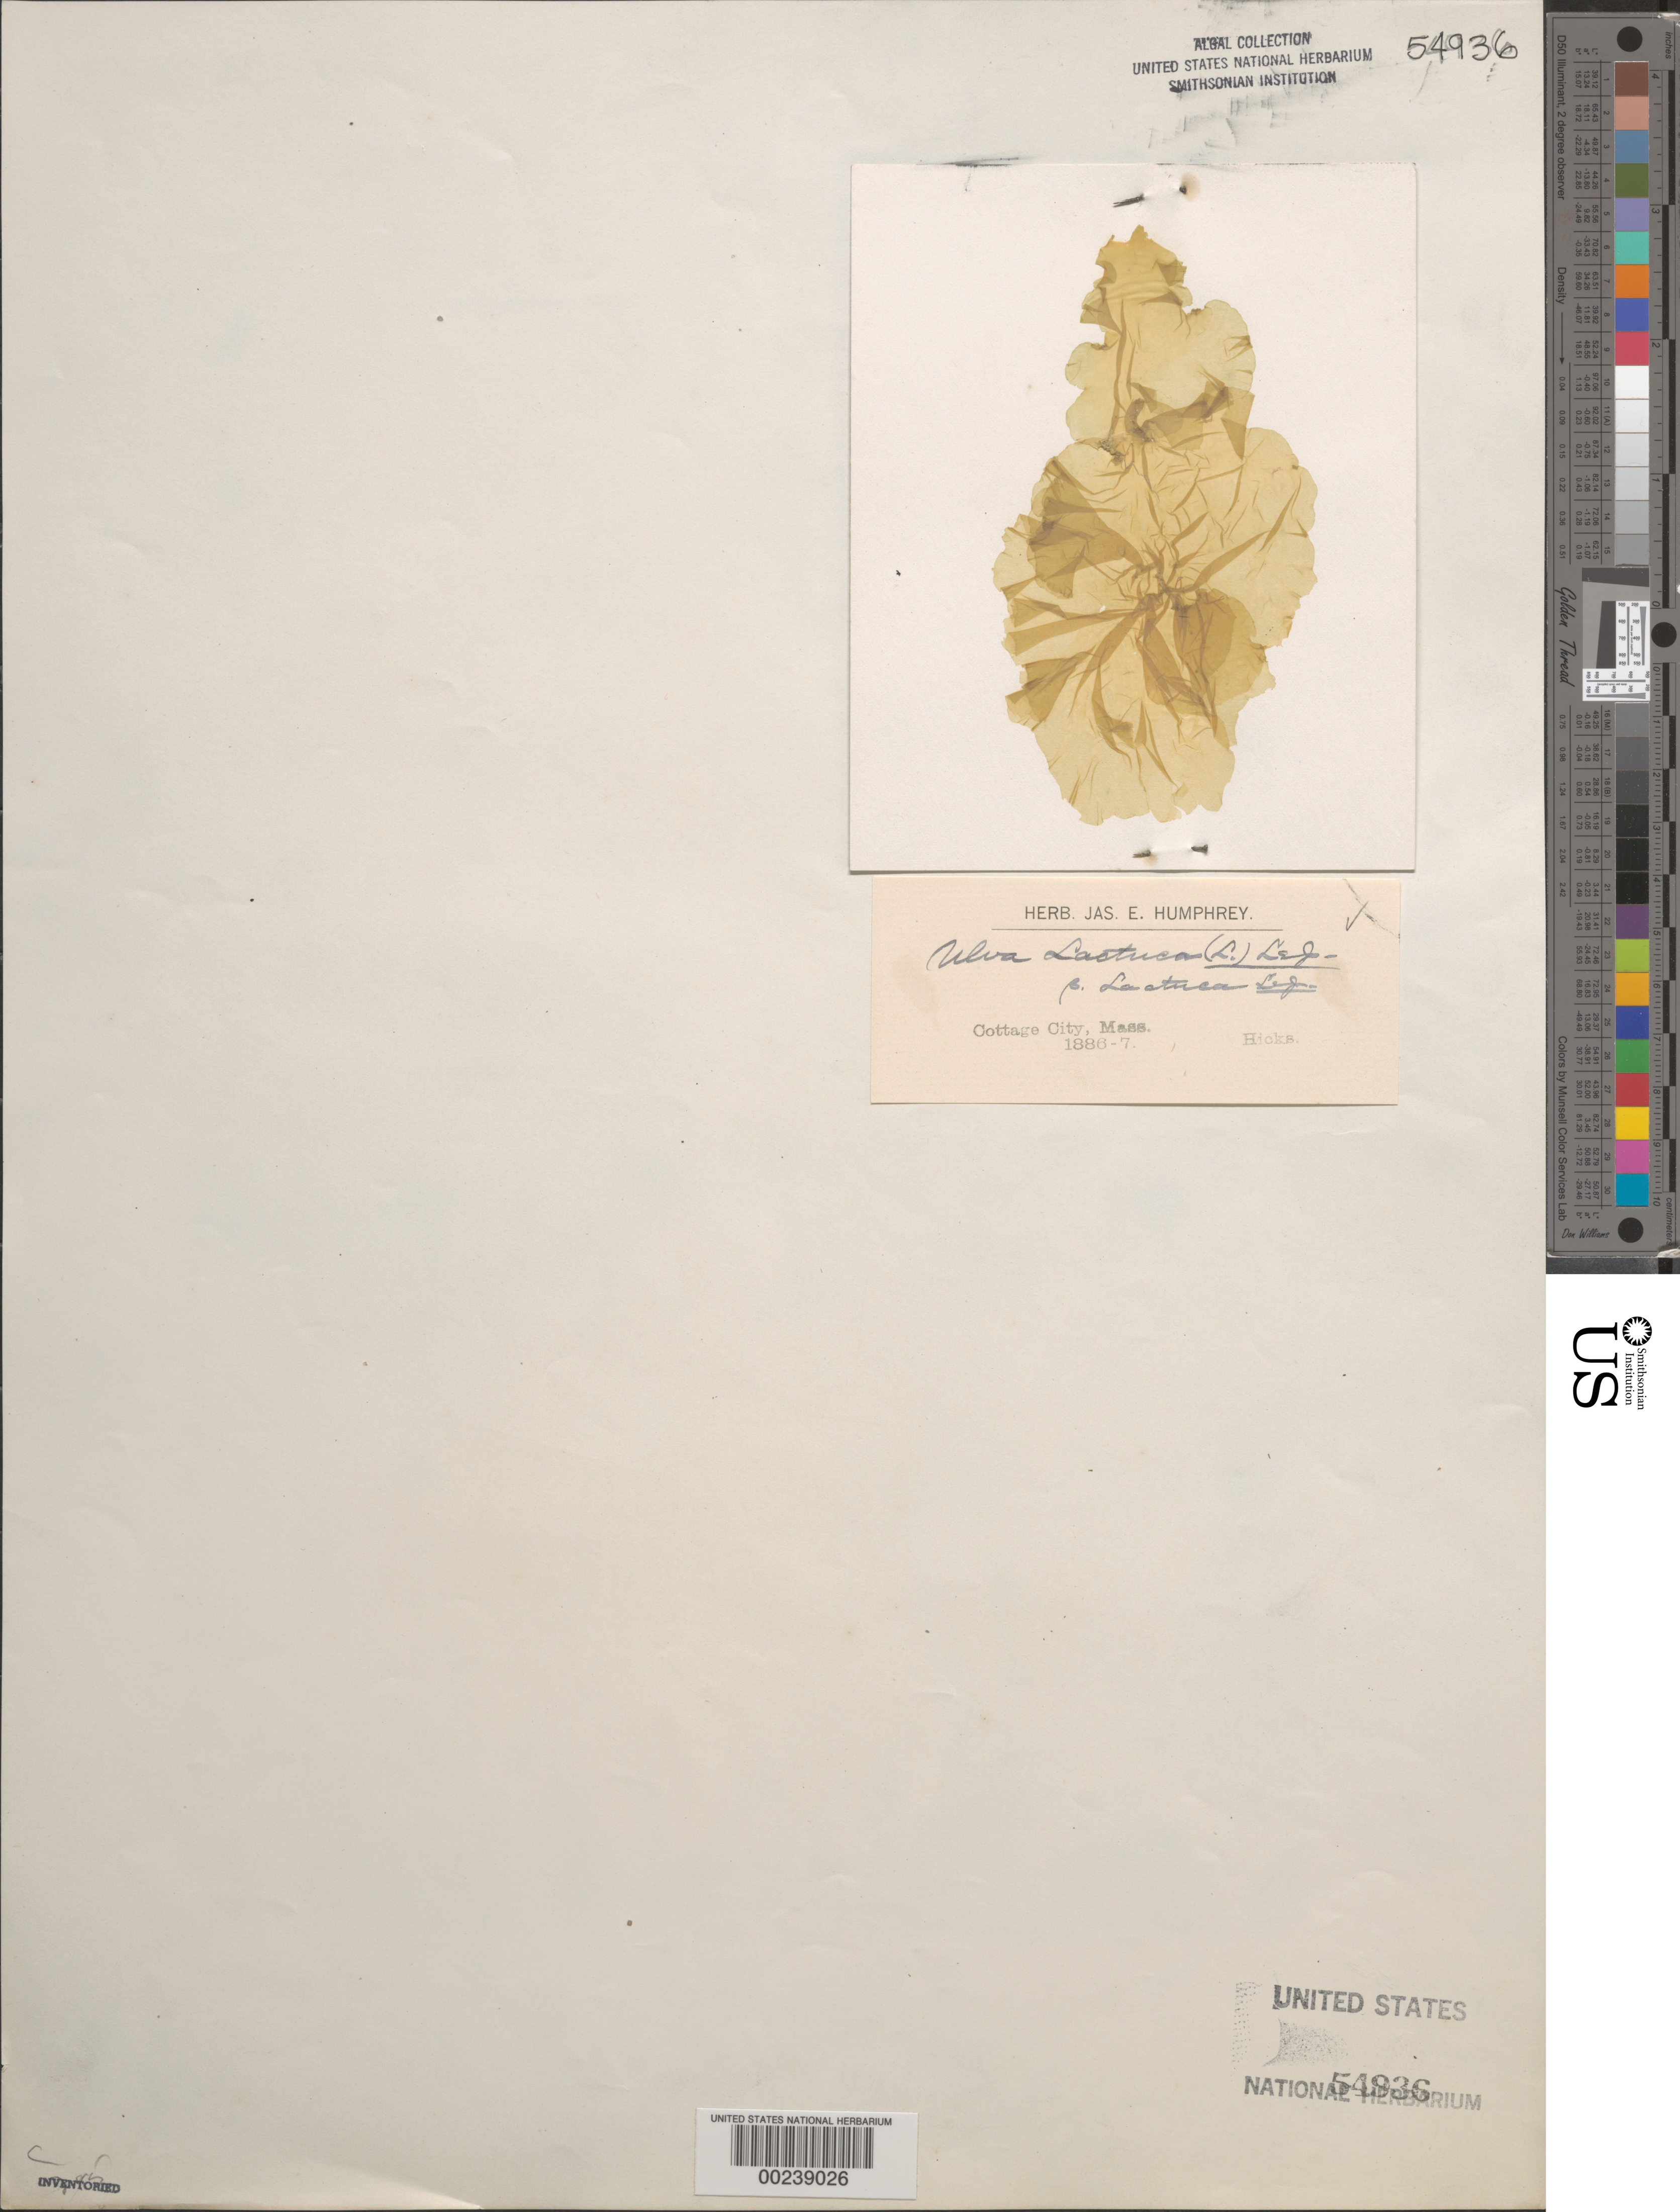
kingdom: Plantae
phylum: Chlorophyta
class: Ulvophyceae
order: Ulvales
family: Ulvaceae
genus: Ulva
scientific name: Ulva lactuca var. lactuca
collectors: -. Hicks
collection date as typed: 1886 to -- --- 1887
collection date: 1886/1887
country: United States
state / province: Massachusetts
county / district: Dukes County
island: Martha's Vineyard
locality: Cottage City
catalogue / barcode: US 54936